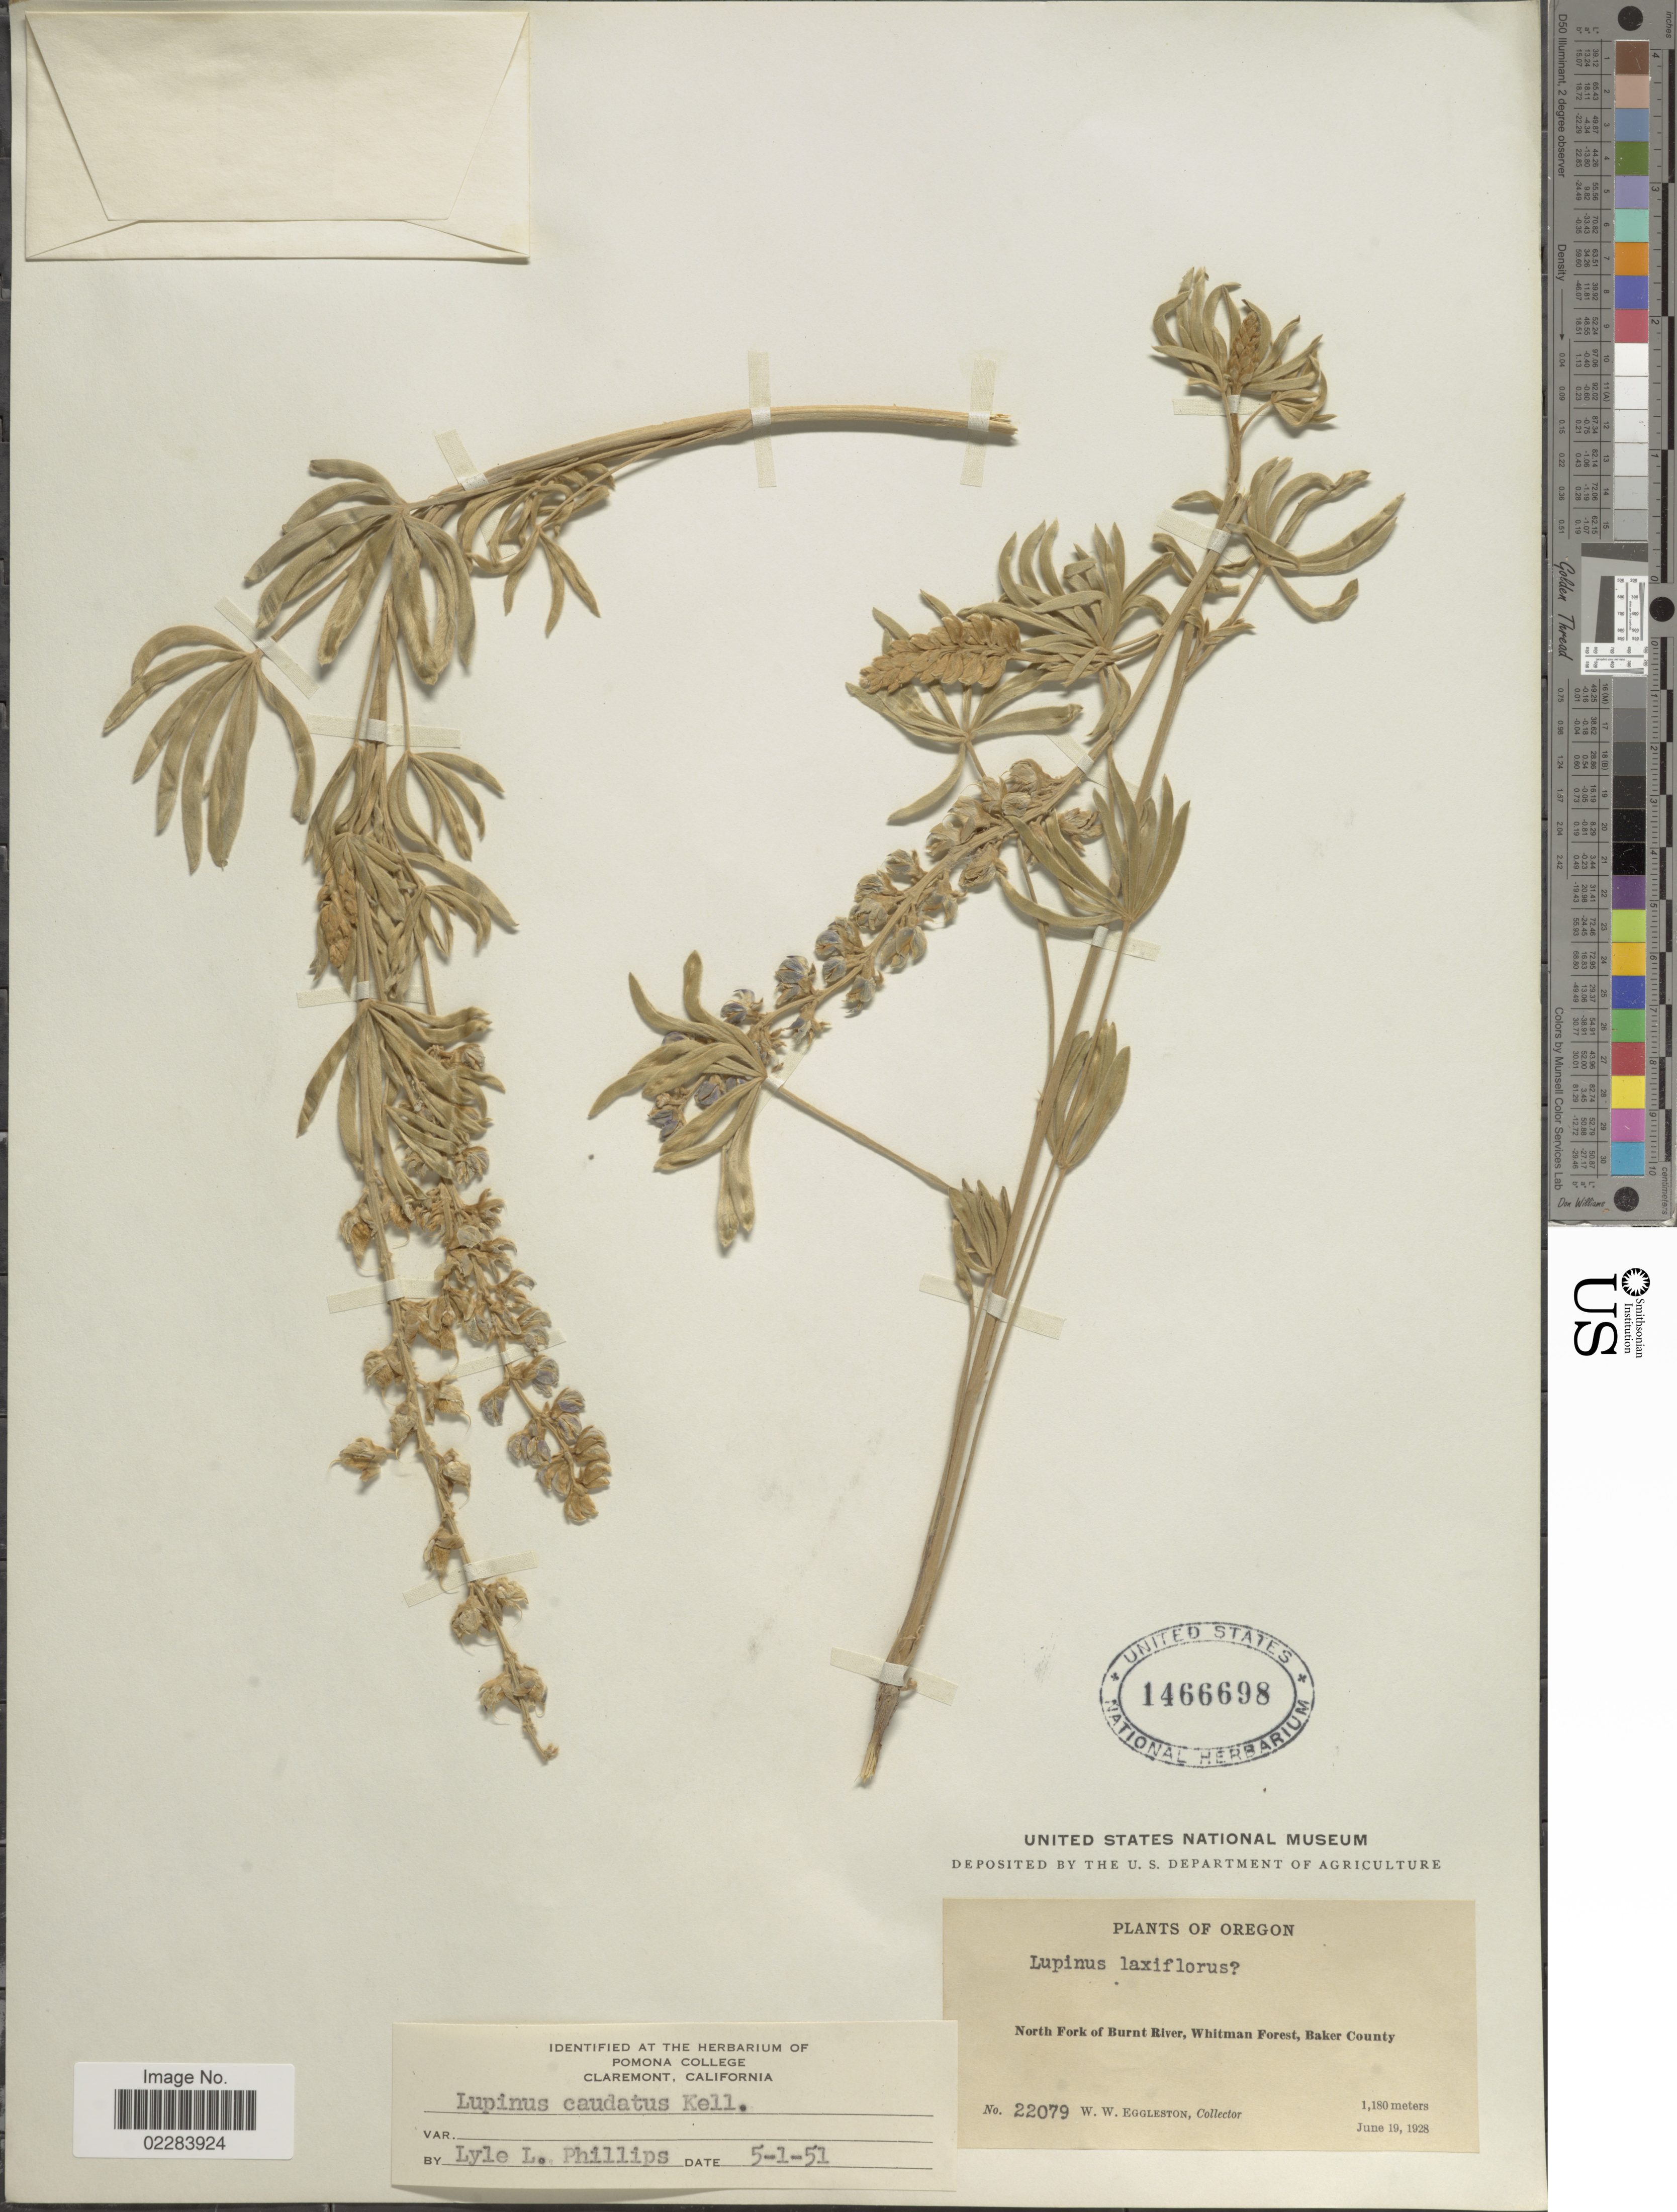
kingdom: Plantae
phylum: Tracheophyta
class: Magnoliopsida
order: Fabales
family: Fabaceae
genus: Lupinus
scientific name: Lupinus arbustus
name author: Lindl.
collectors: W. W. Eggleston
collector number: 22079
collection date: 1928-06-19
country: United States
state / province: Oregon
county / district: Baker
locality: North Fork of Burnt River, Whitman Forest, Baker County.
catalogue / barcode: US 1466698